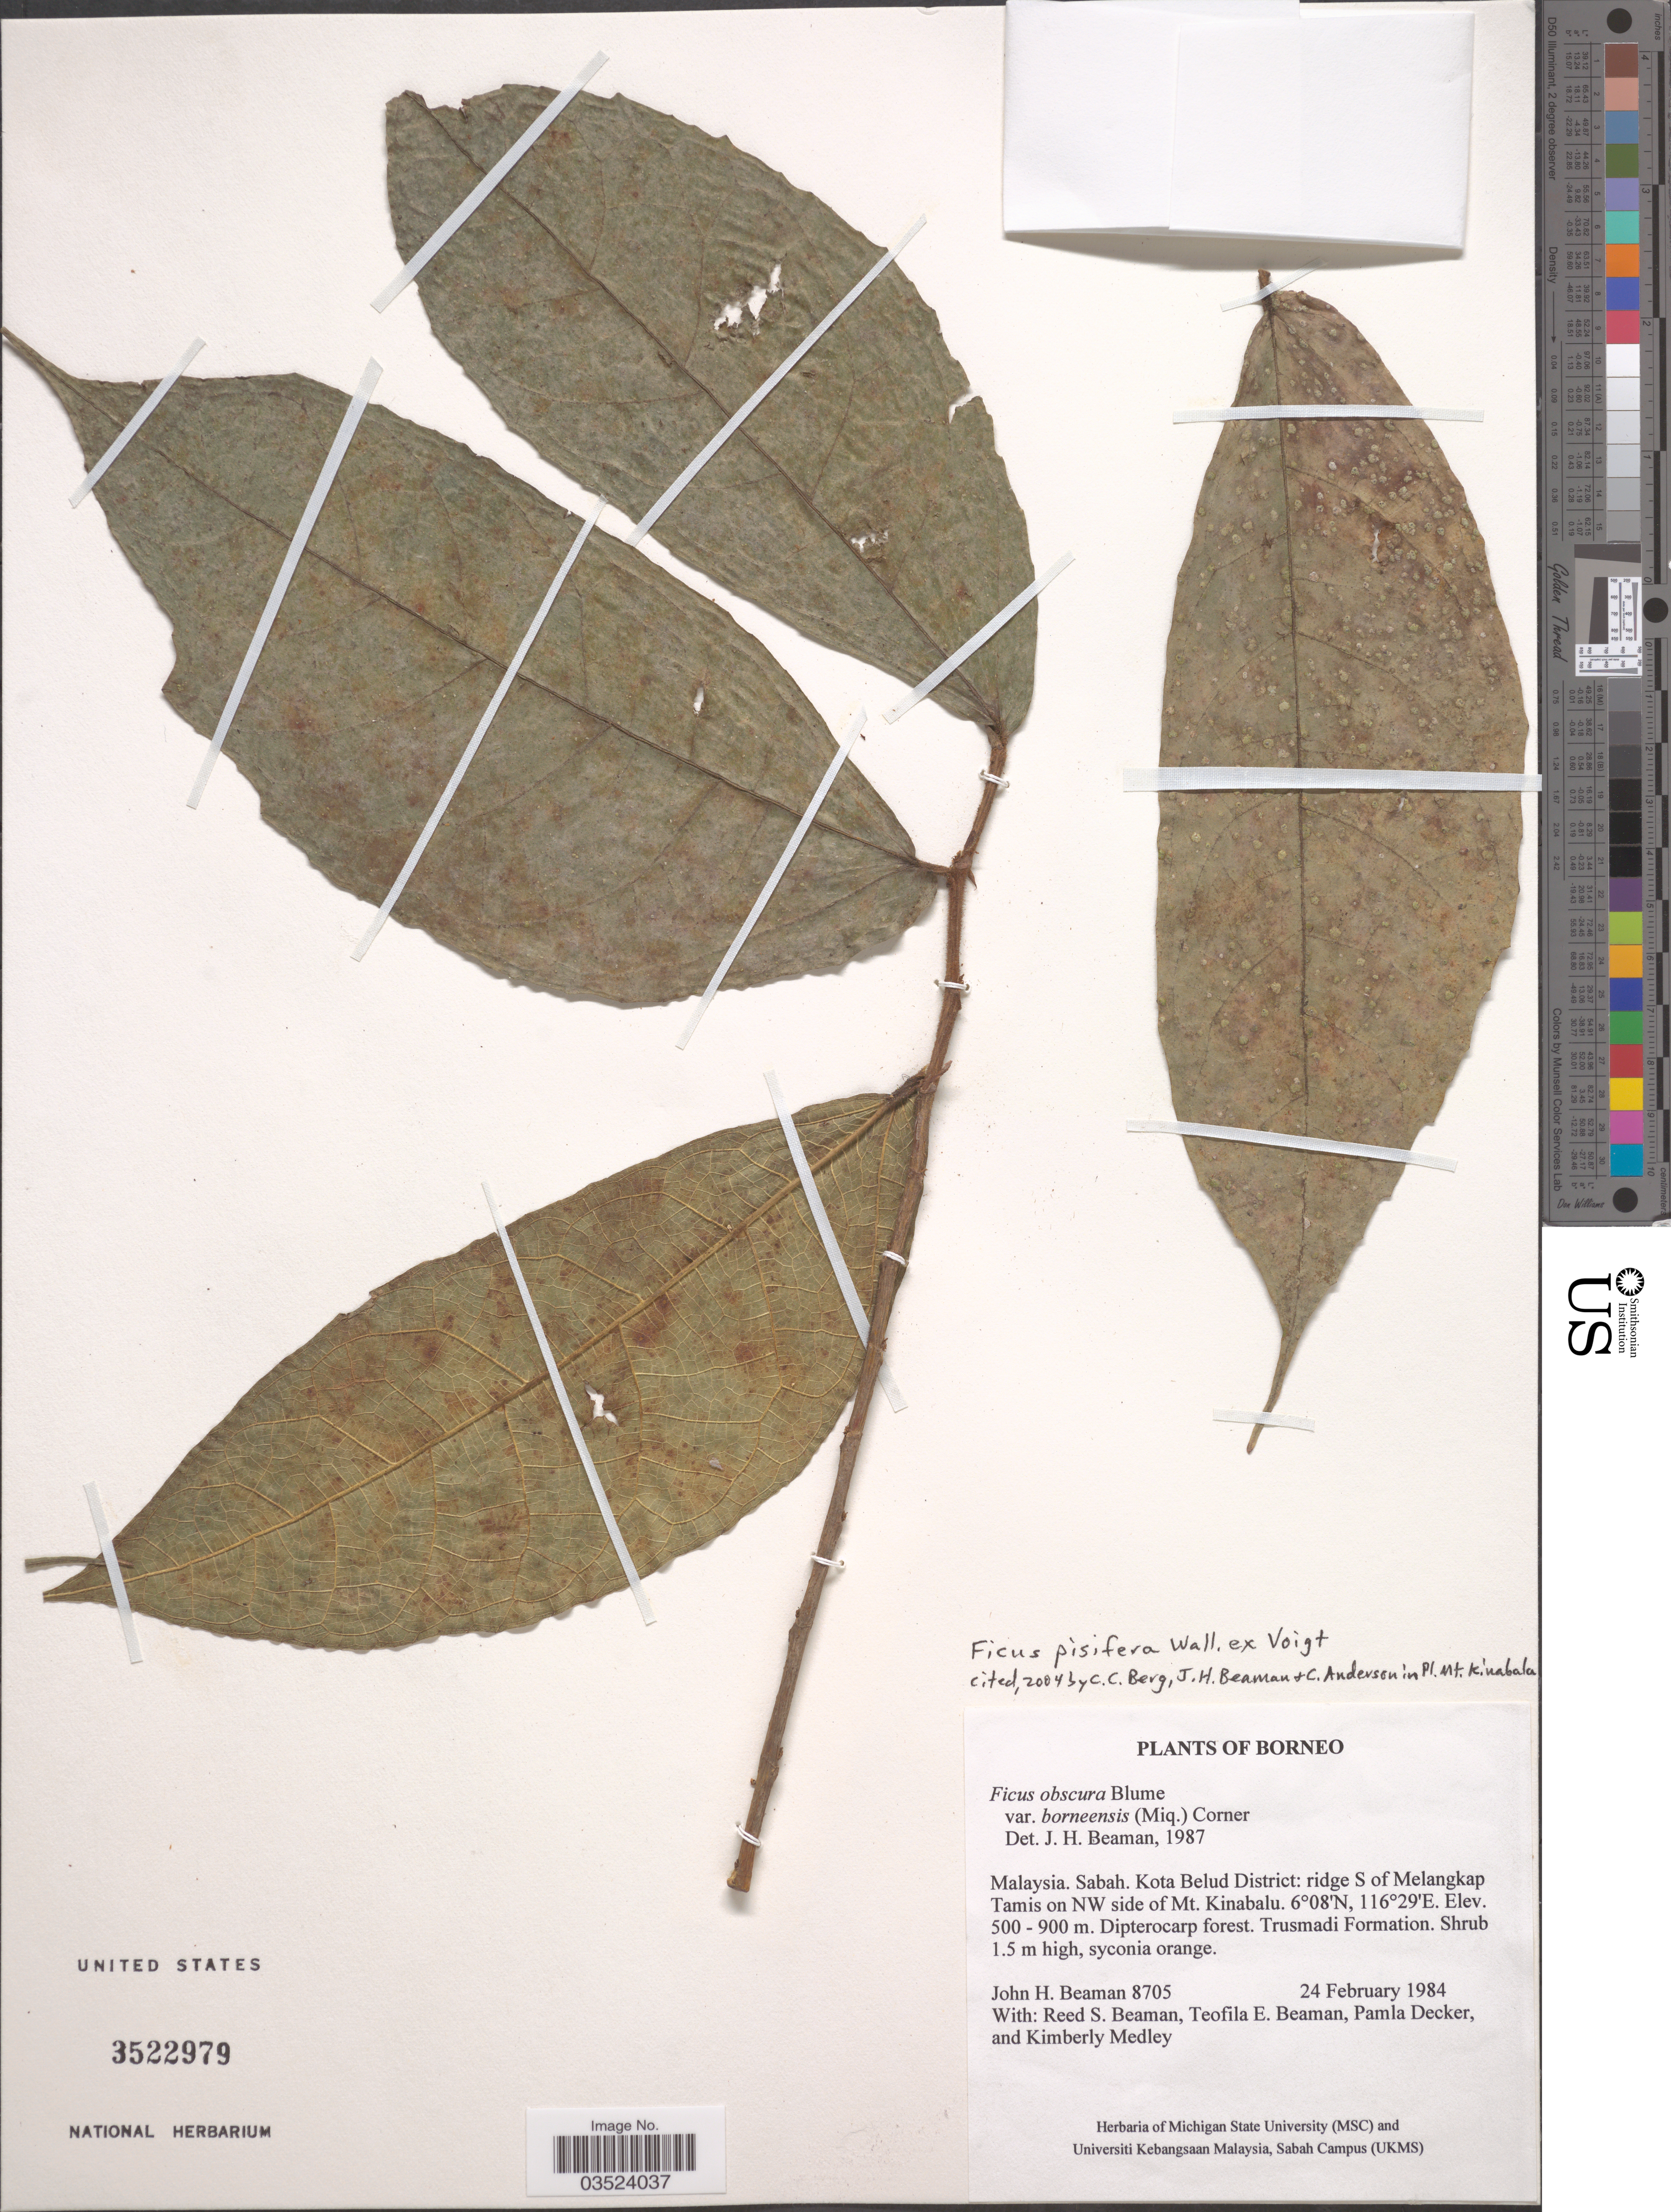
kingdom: Plantae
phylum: Tracheophyta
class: Magnoliopsida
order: Rosales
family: Moraceae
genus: Ficus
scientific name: Ficus pisifera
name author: Wall.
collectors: J. H. Beaman, R. S. Beaman, T. E. Beaman, P. Decker & K. Medley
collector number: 8705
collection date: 1987-02-24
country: Malaysia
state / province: Sabah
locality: Borneo. Kota Belud District: ridge S of Melangkap Tamis on NW side of Mt. Kinabalu.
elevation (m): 500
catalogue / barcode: US 3522979